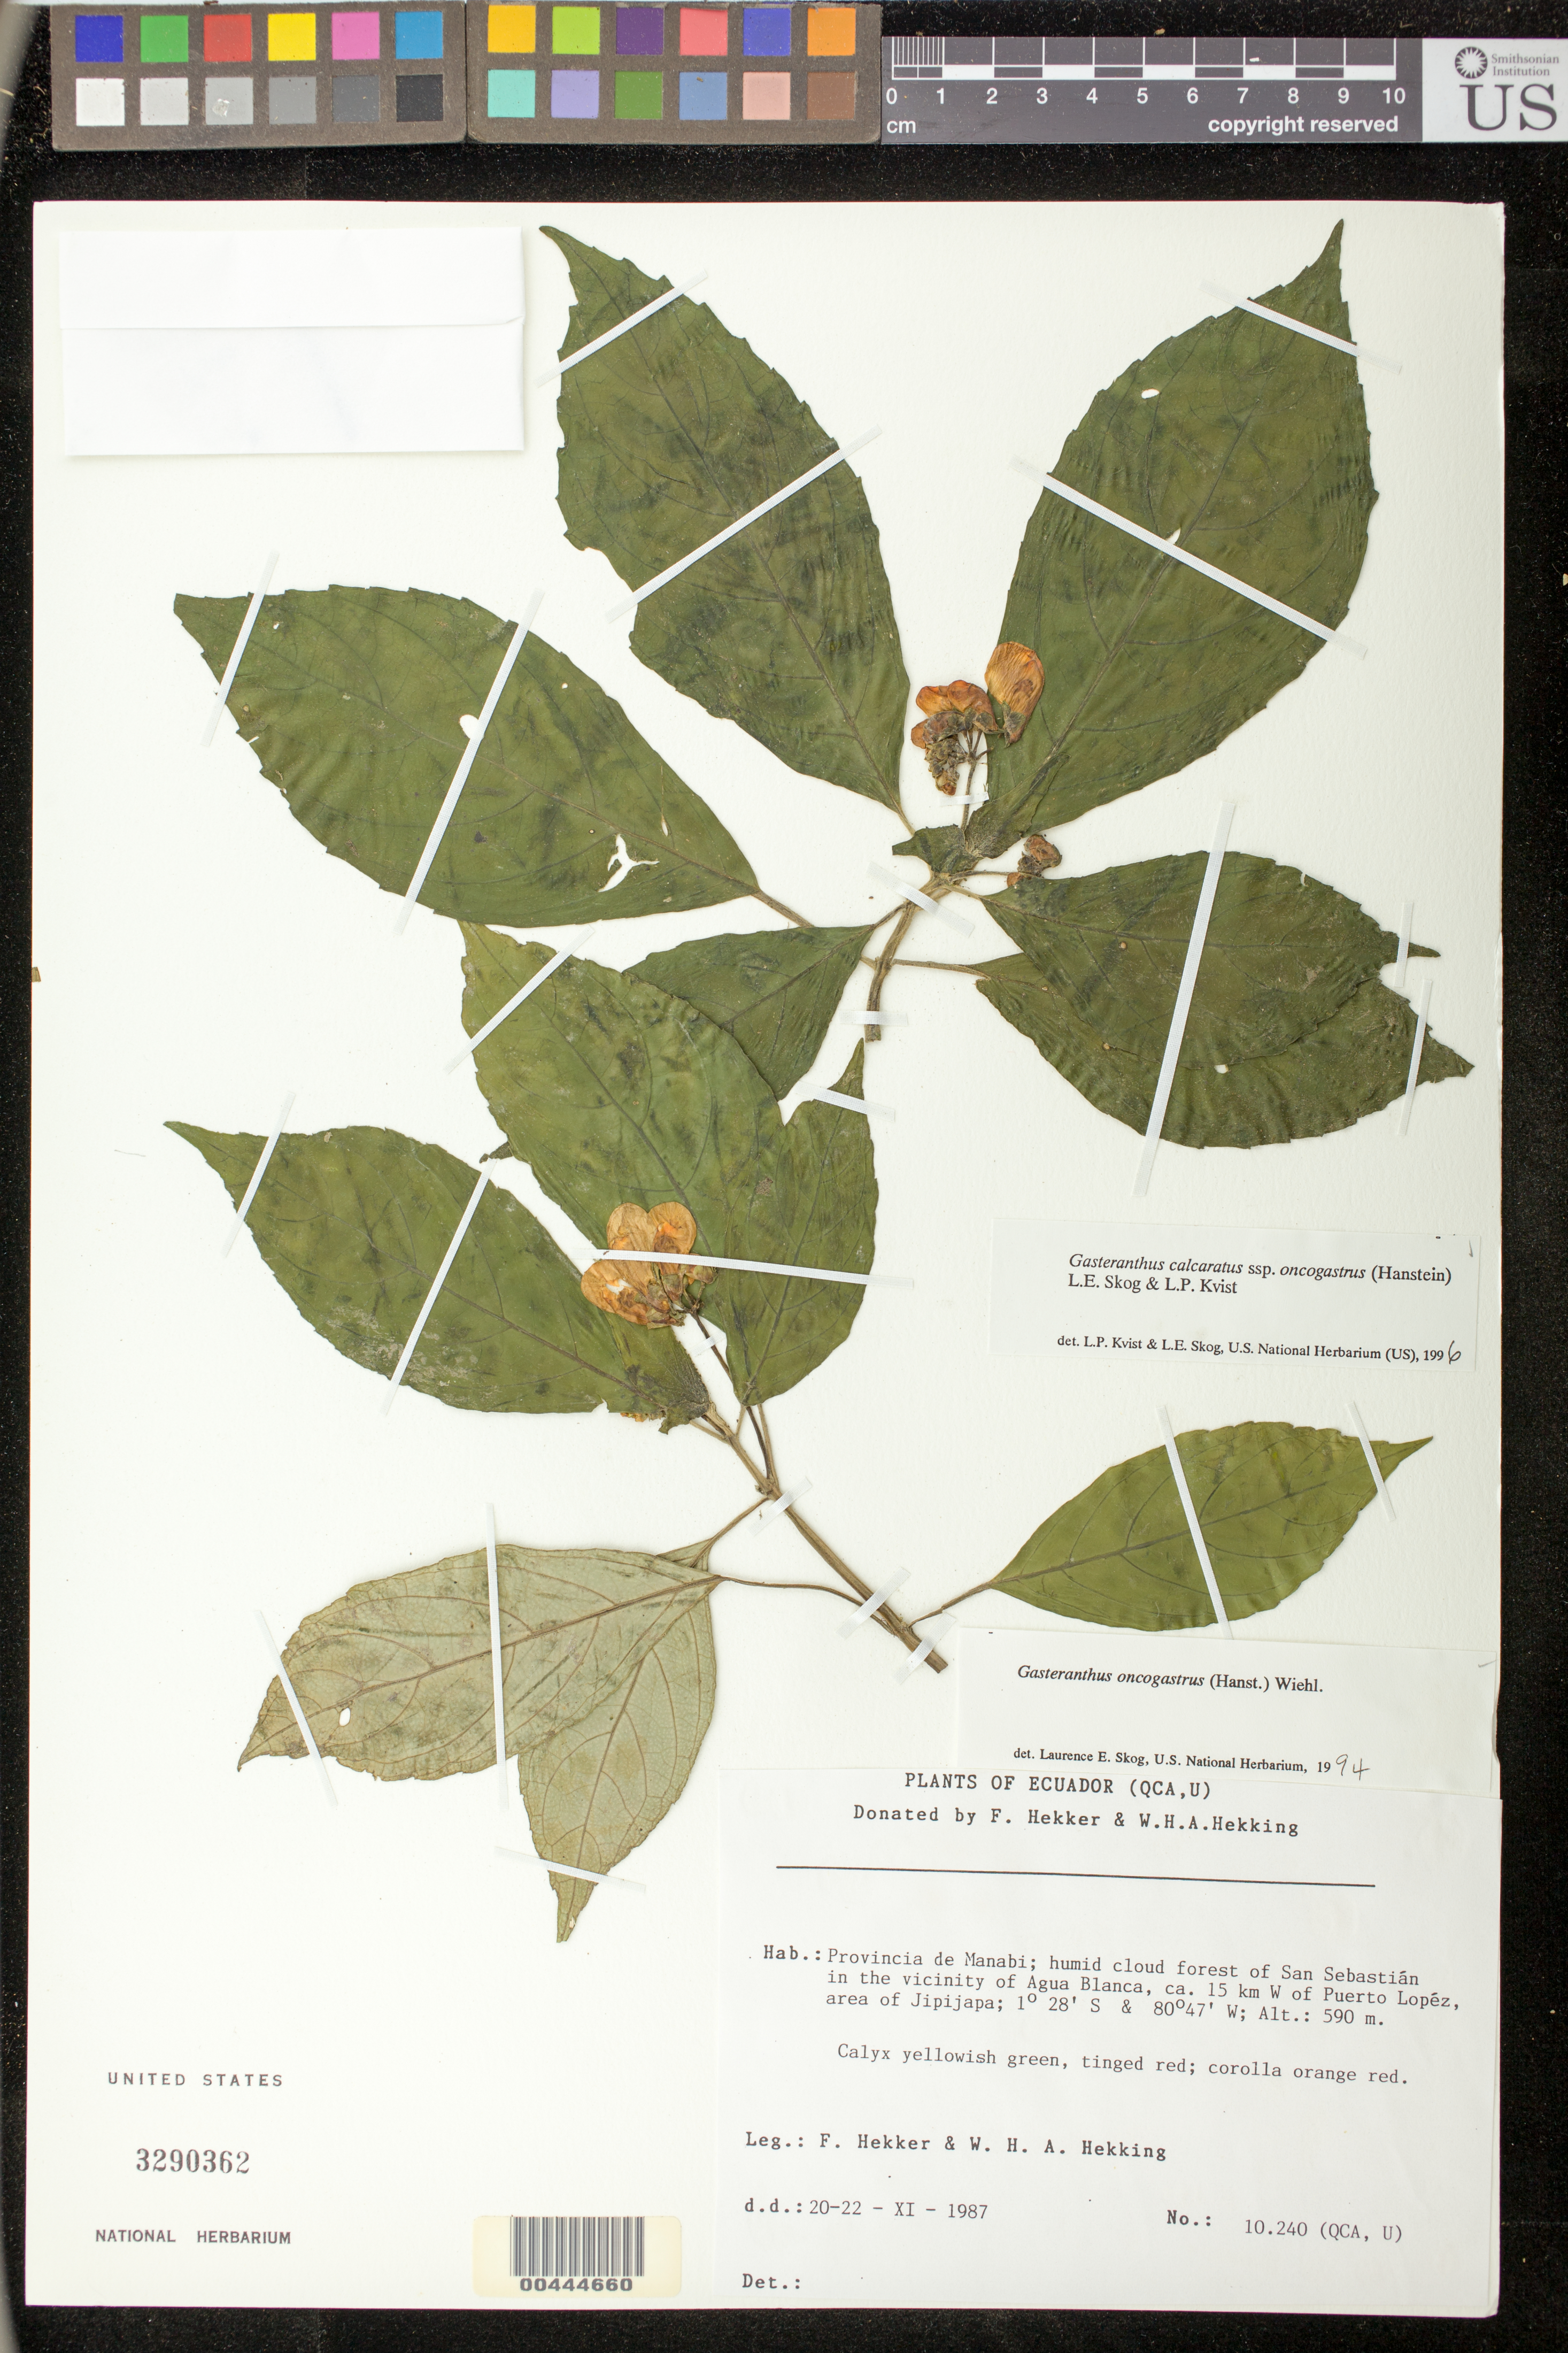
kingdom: Plantae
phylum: Tracheophyta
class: Magnoliopsida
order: Lamiales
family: Gesneriaceae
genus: Sinningia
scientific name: Sinningia incarnata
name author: (Aubl.) D.L. Denham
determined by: Skog, Laurence E.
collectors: F. Hekker & W. H. A. Hekking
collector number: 10240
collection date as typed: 20-22 Nov 1987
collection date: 1987-11-20/1987-11-22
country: Ecuador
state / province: Manabí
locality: San Sebastián in the vicinity of Agua Blanca, ca. 15 km W of Puerto Lopéz, area of Jipijapa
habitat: Humid cloud forest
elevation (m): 590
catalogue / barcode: US 3290362